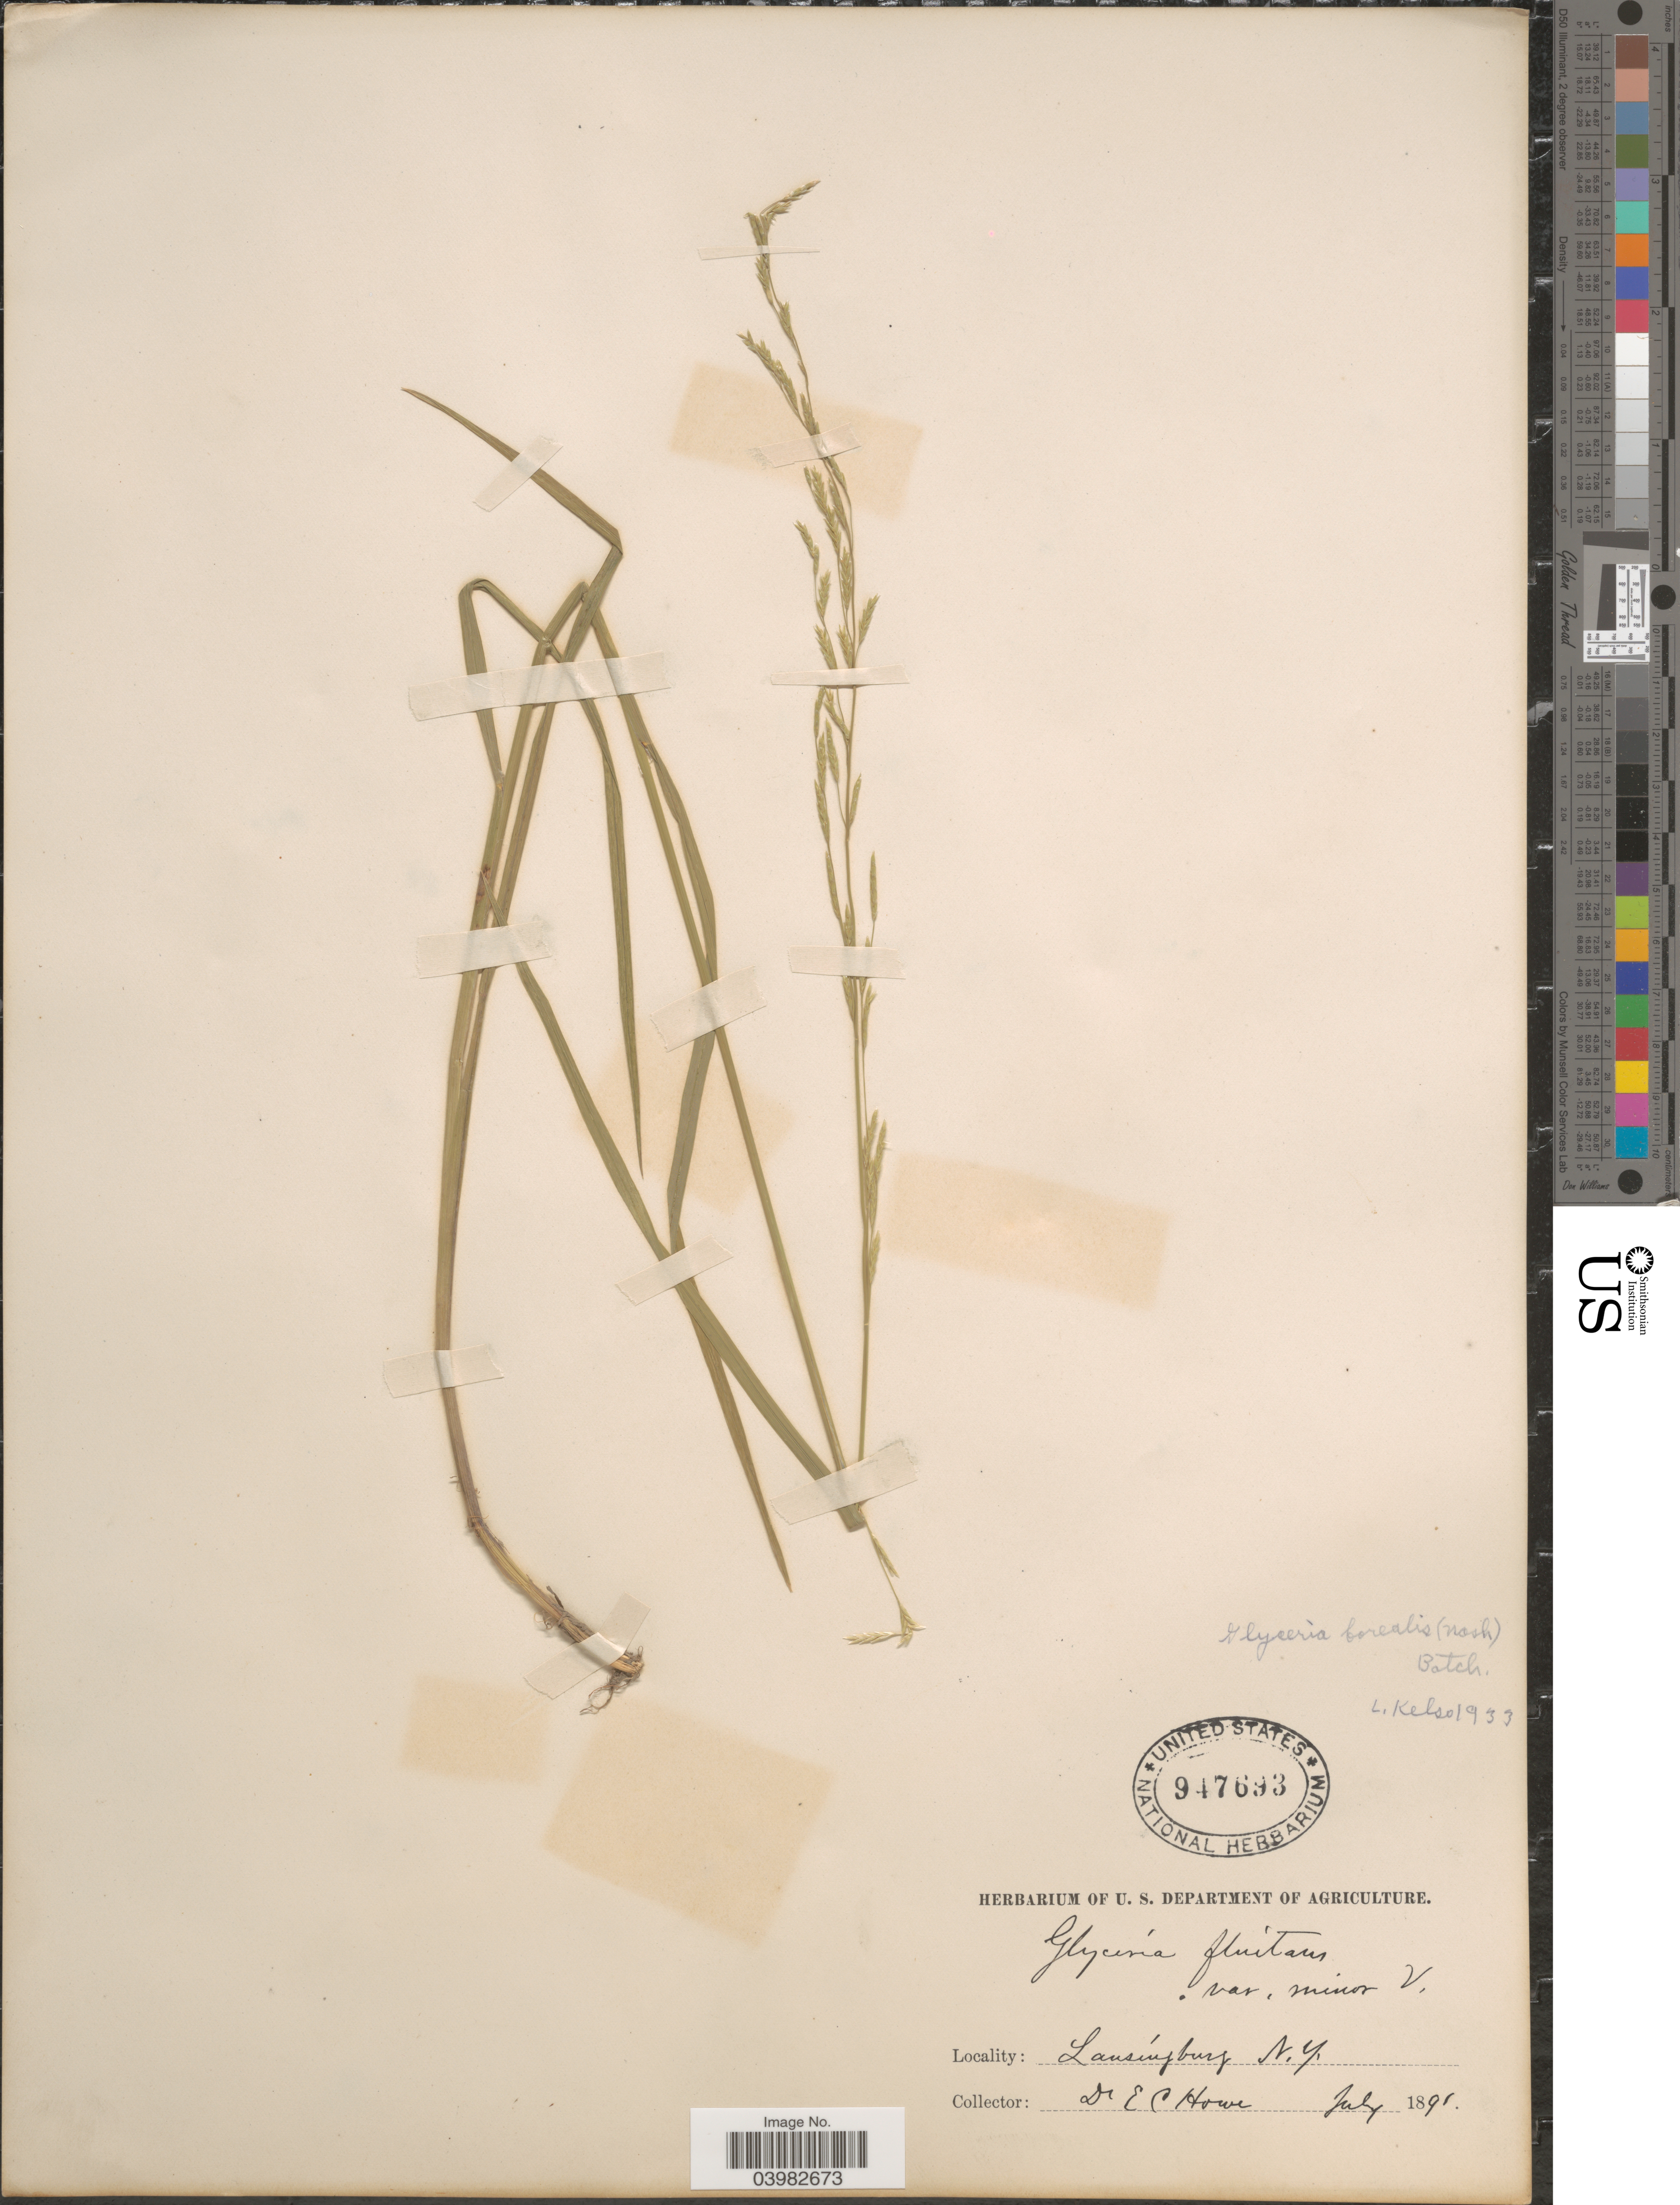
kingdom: Plantae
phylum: Tracheophyta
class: Liliopsida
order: Poales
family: Poaceae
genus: Glyceria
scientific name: Glyceria borealis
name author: (Nash) Batchelder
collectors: E. Howe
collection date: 1891-07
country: United States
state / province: New York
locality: Lansingburg.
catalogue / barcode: US 947693